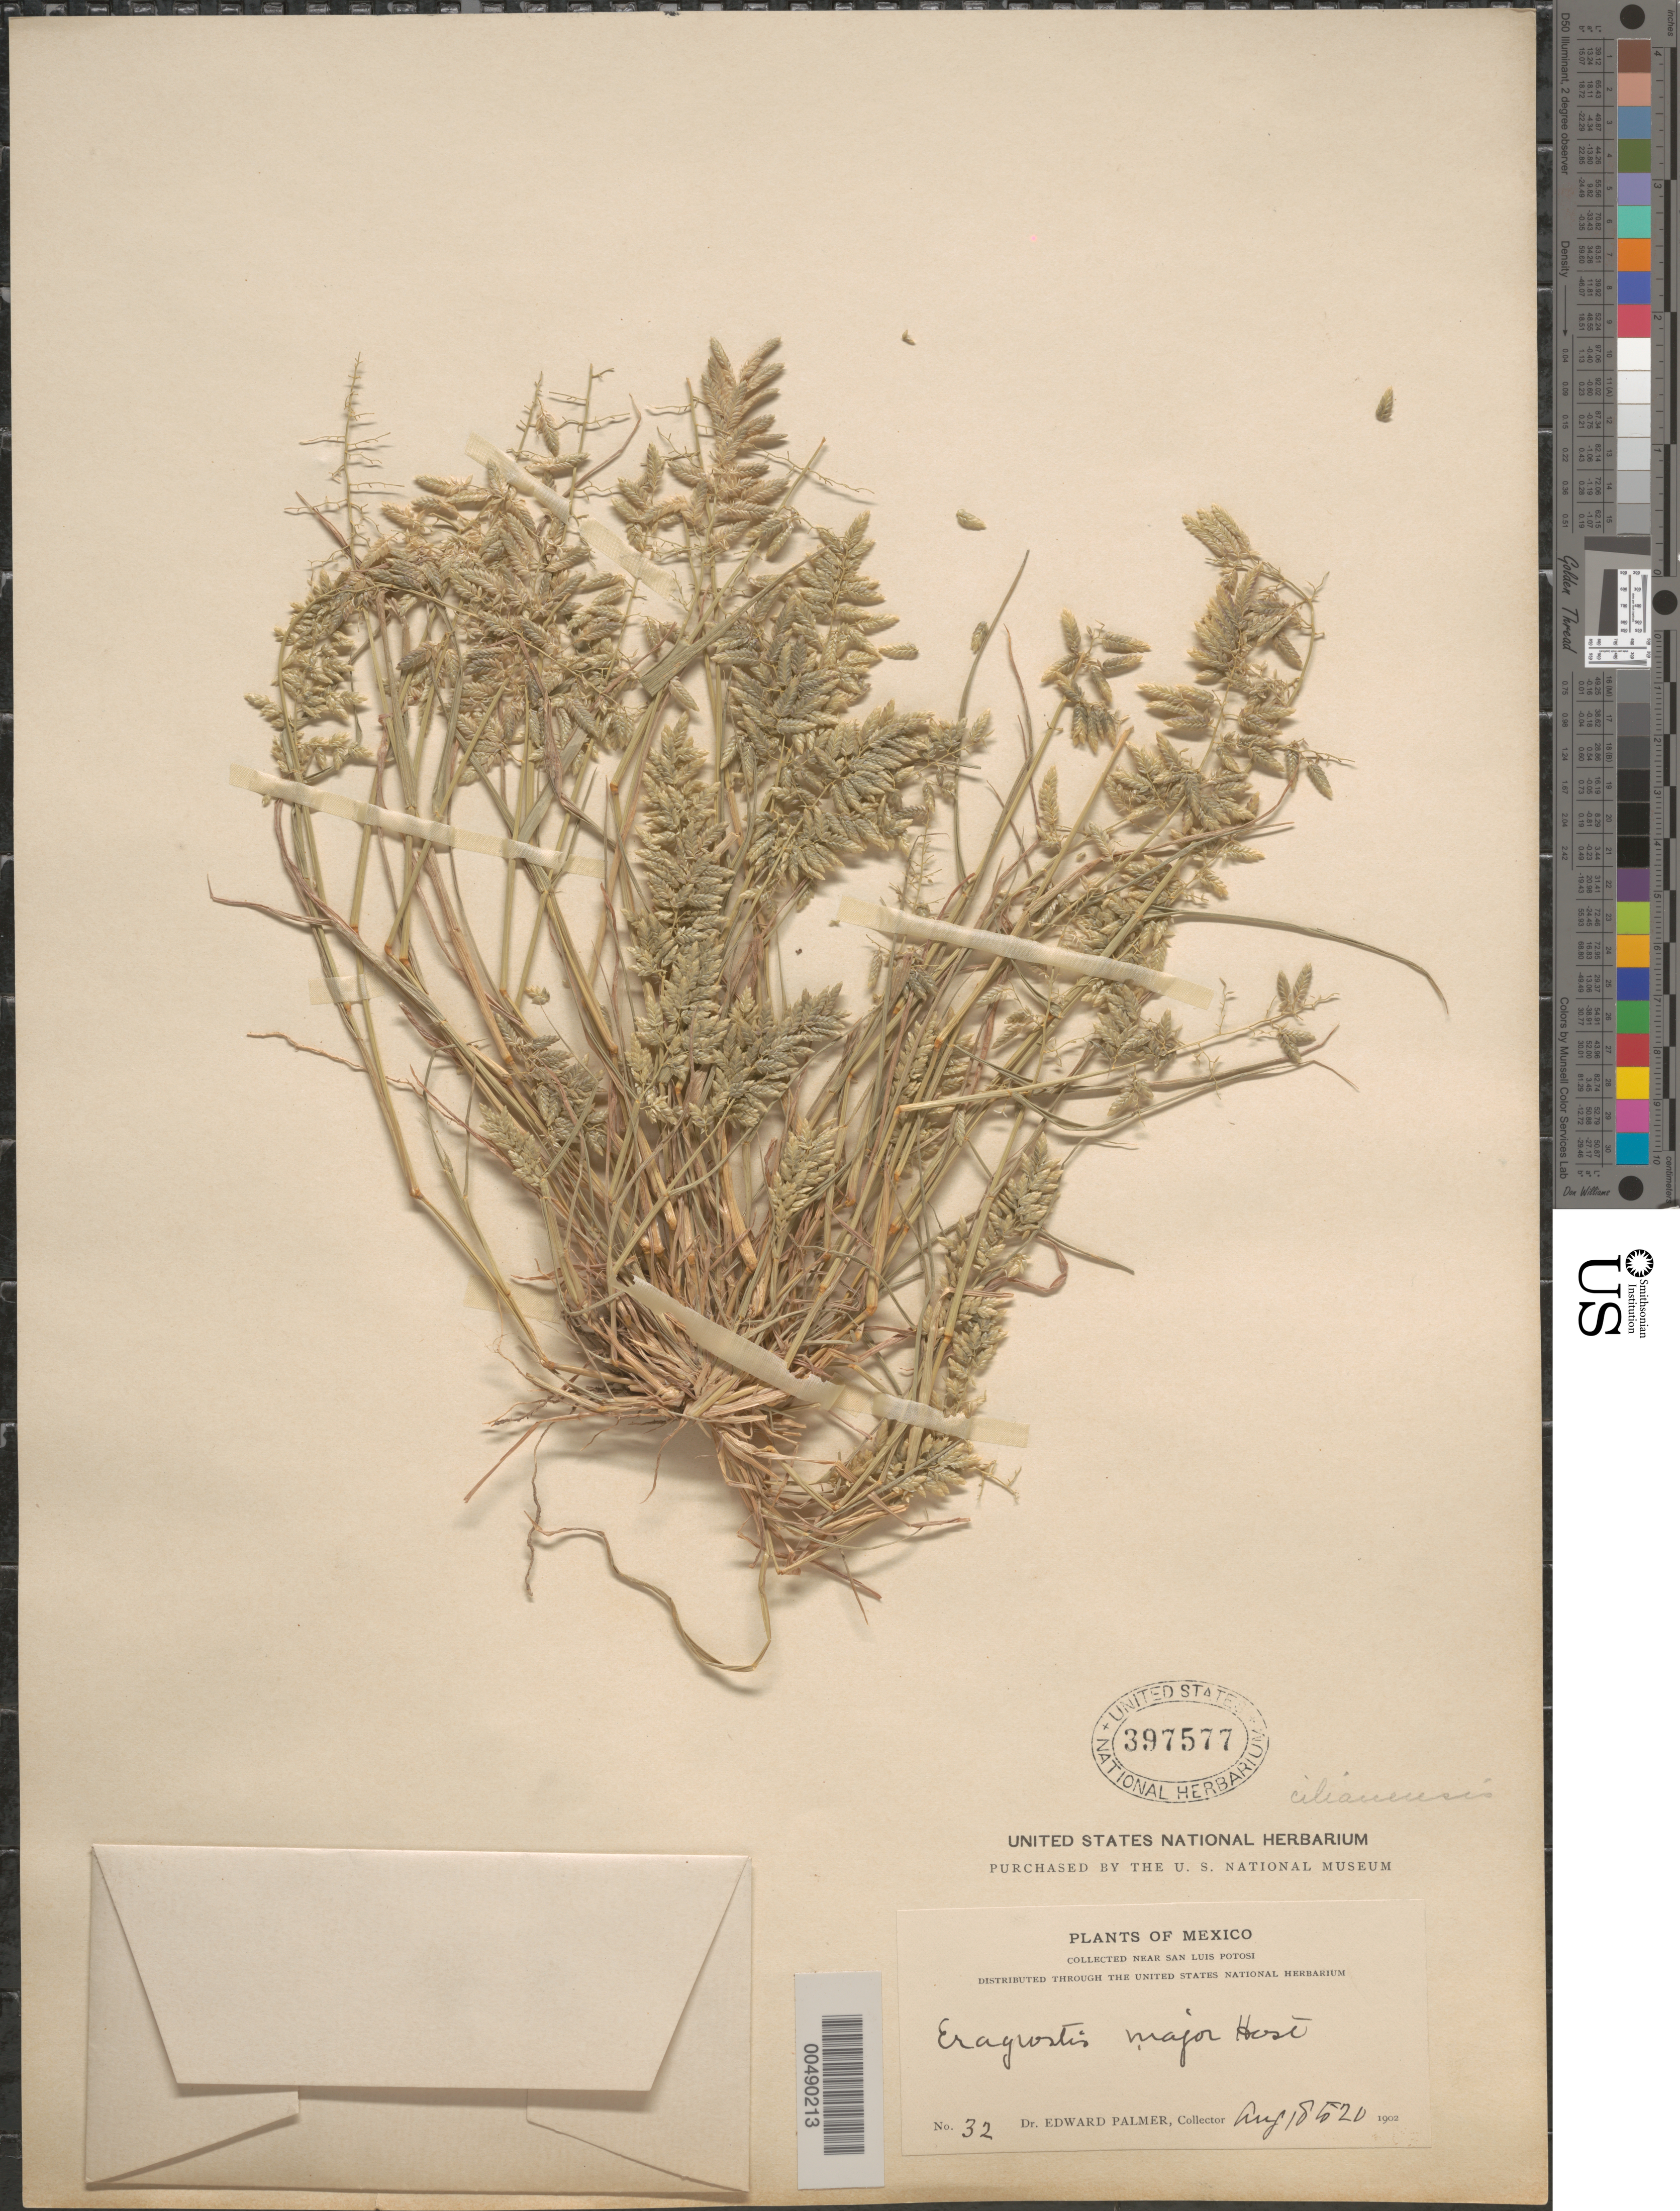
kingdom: Plantae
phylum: Tracheophyta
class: Liliopsida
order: Poales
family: Poaceae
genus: Eragrostis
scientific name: Eragrostis cilianensis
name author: (Bellardi) Vignolo ex Janch.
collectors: E. Palmer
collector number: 32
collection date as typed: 18 Aug 1902 to 20 Aug 1902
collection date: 1902-08-18/1902-08-20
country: Mexico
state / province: San Luis Potosi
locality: San Luis Potosi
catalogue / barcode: US 397577